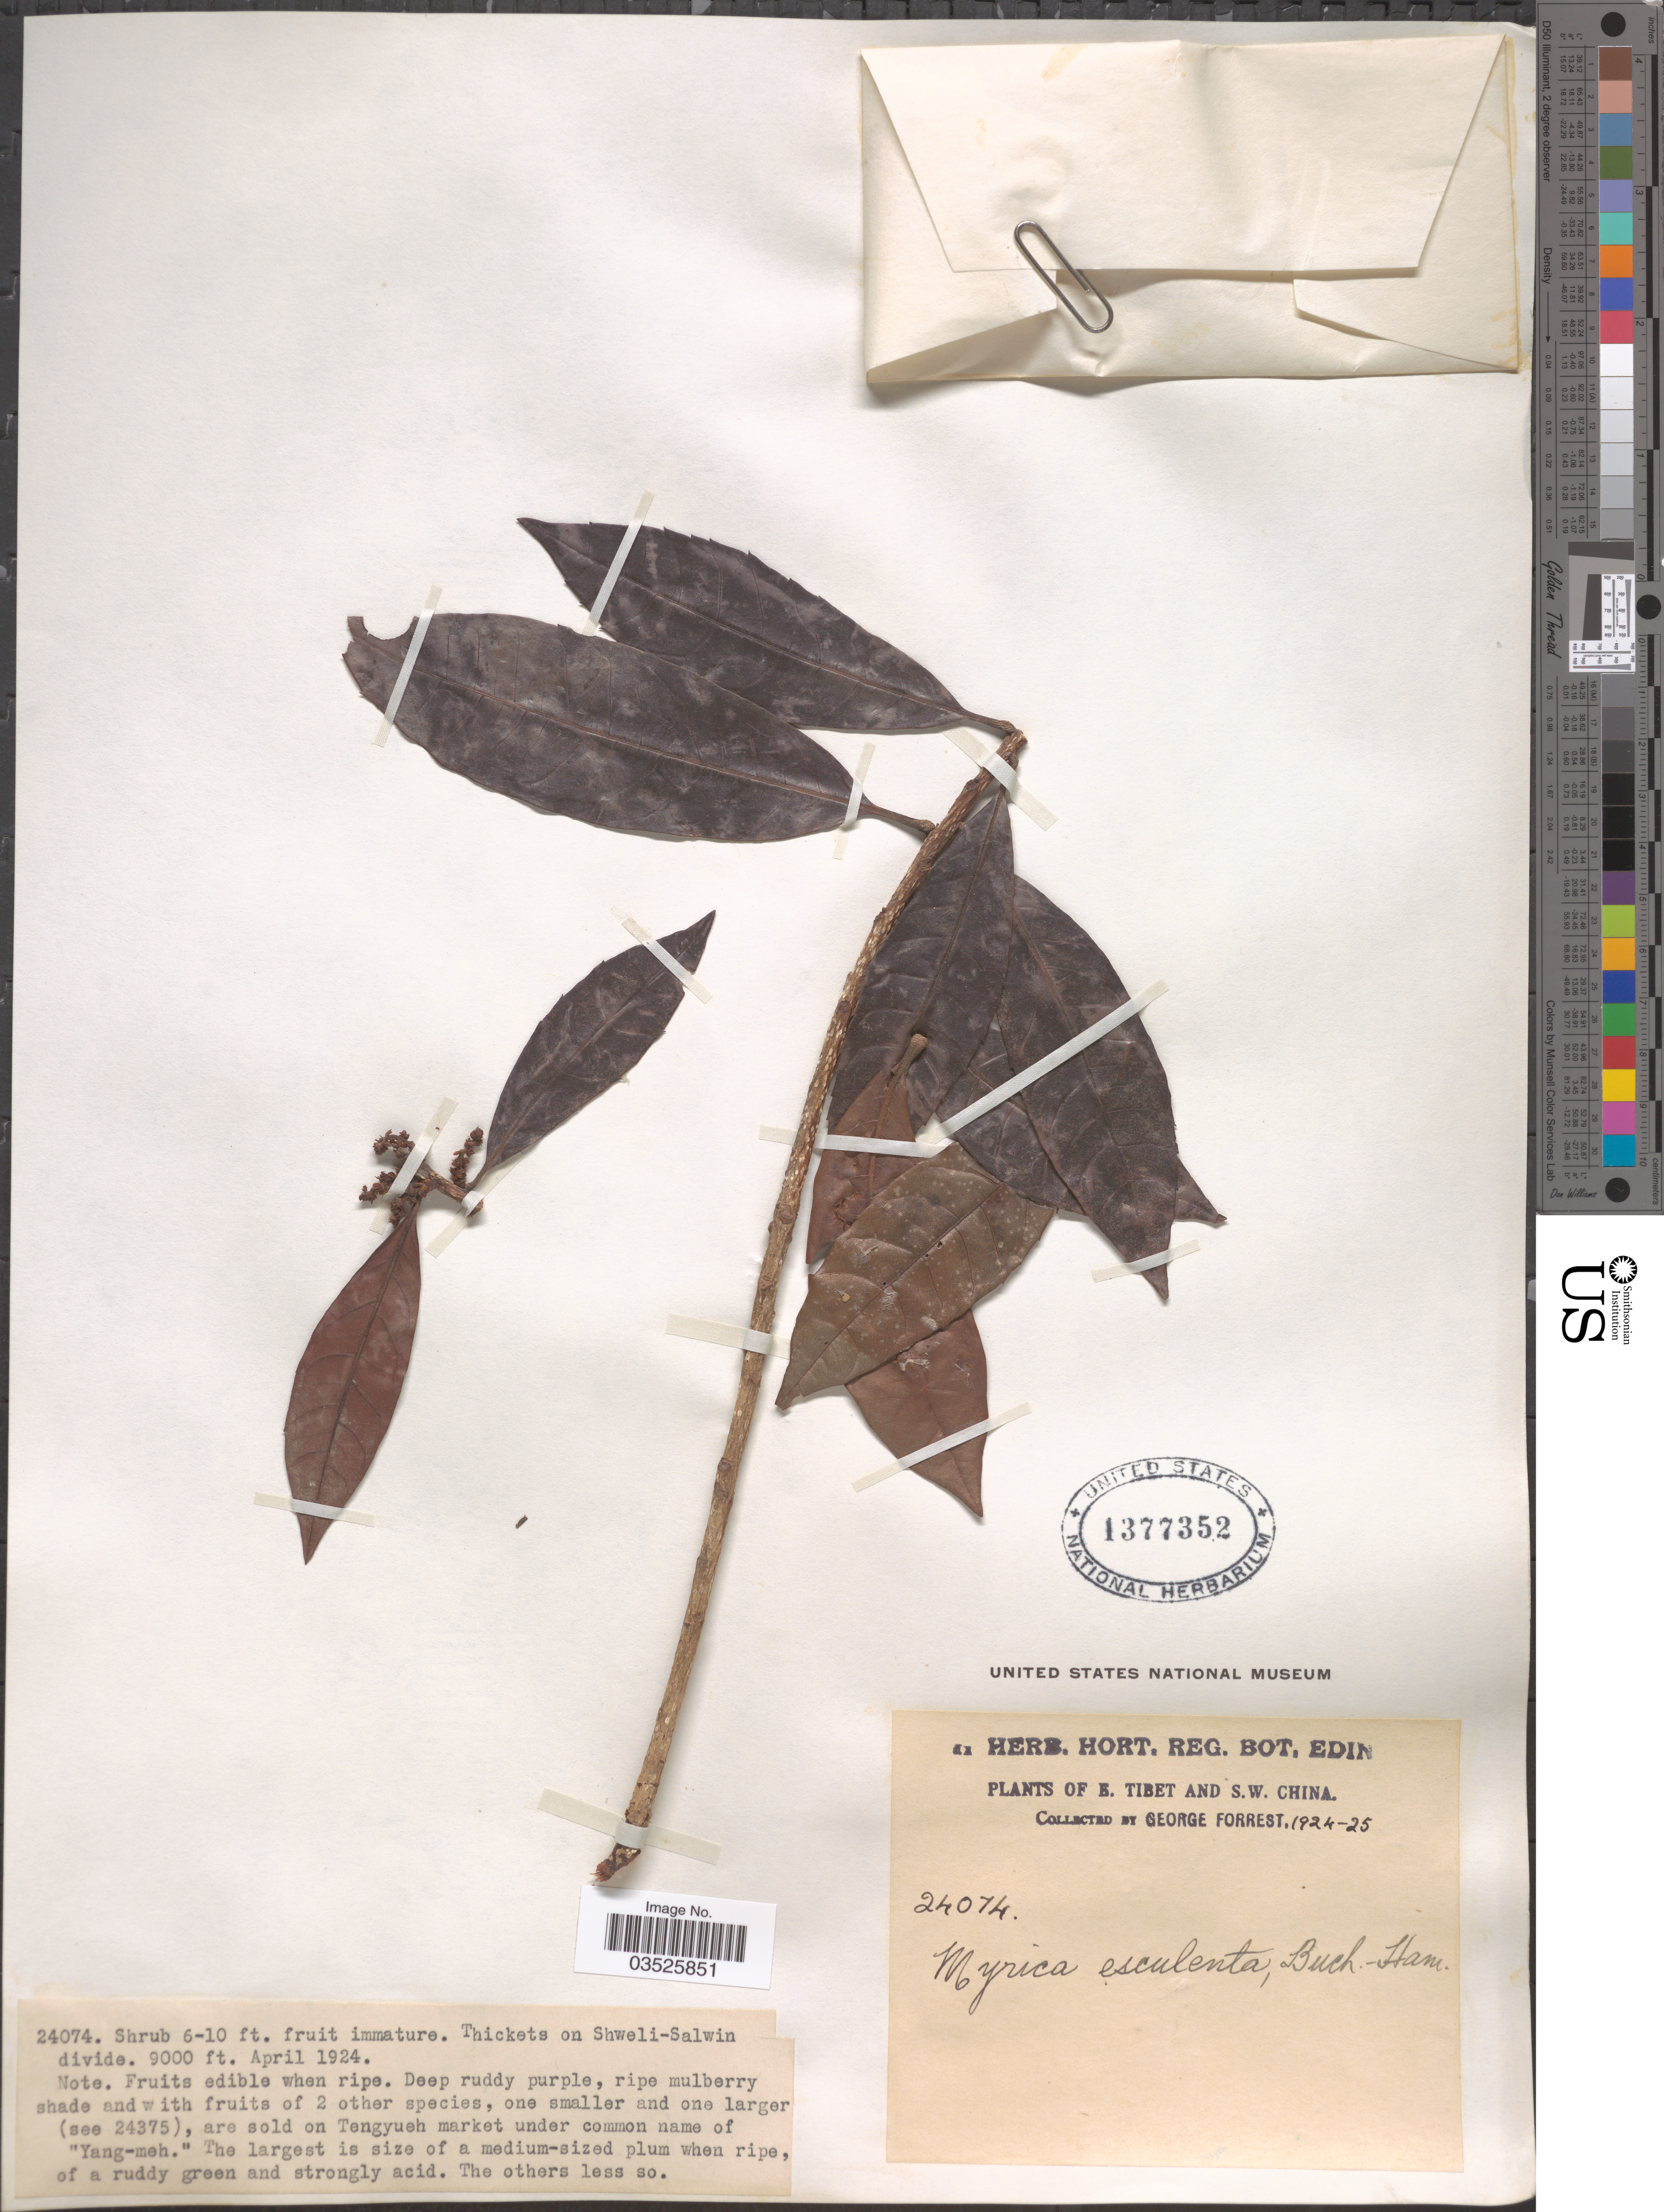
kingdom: Plantae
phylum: Tracheophyta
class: Magnoliopsida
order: Fagales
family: Myricaceae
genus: Morella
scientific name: Morella esculenta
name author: (Buch.-Ham. ex D. Don) I.M. Turner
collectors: G. Forrest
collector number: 24074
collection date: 1924-04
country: China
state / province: Xizang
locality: E. Tibet and S.W. China. Thickets on Shweli-Salwin divide.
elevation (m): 2743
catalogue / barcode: US 1377352